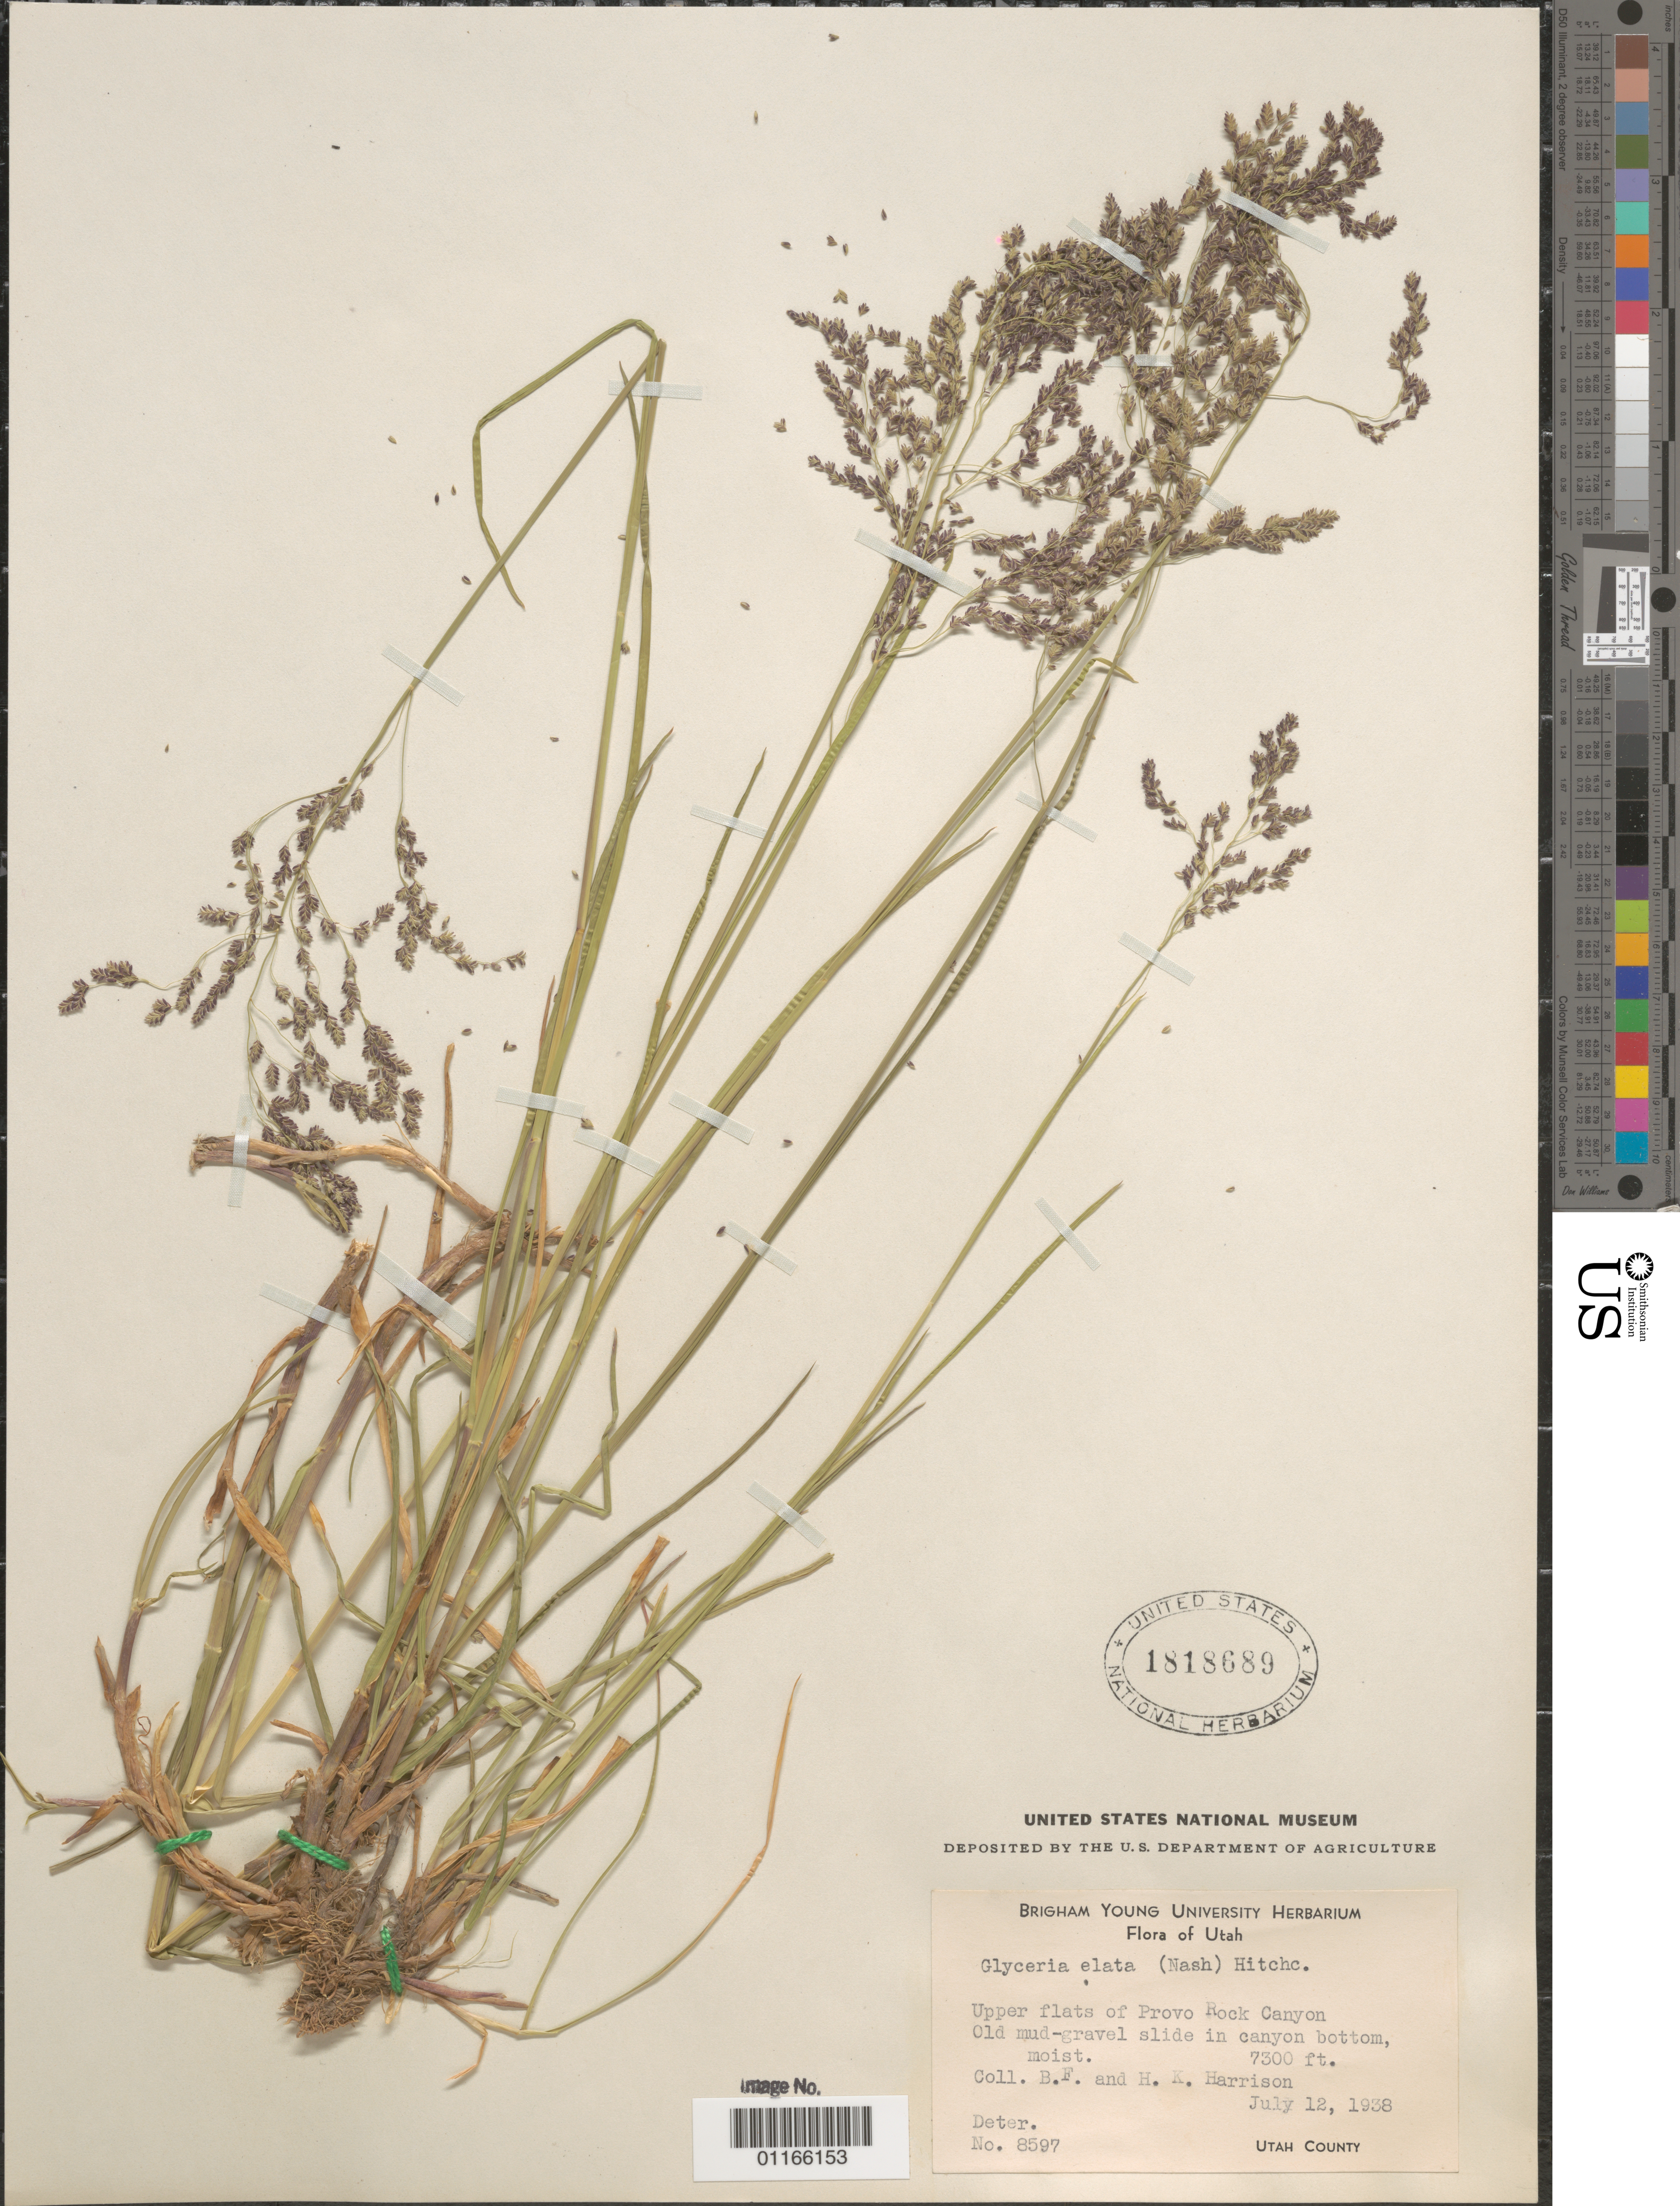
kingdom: Plantae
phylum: Tracheophyta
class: Liliopsida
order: Poales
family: Poaceae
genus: Glyceria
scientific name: Glyceria elata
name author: (Nash) M.E. Jones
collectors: B. F. Harrison & H. Harrison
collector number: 8597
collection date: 1938-07-12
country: United States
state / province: Utah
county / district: Utah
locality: Upper flats of Provo Rock Canyon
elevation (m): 2225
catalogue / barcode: US 1818689